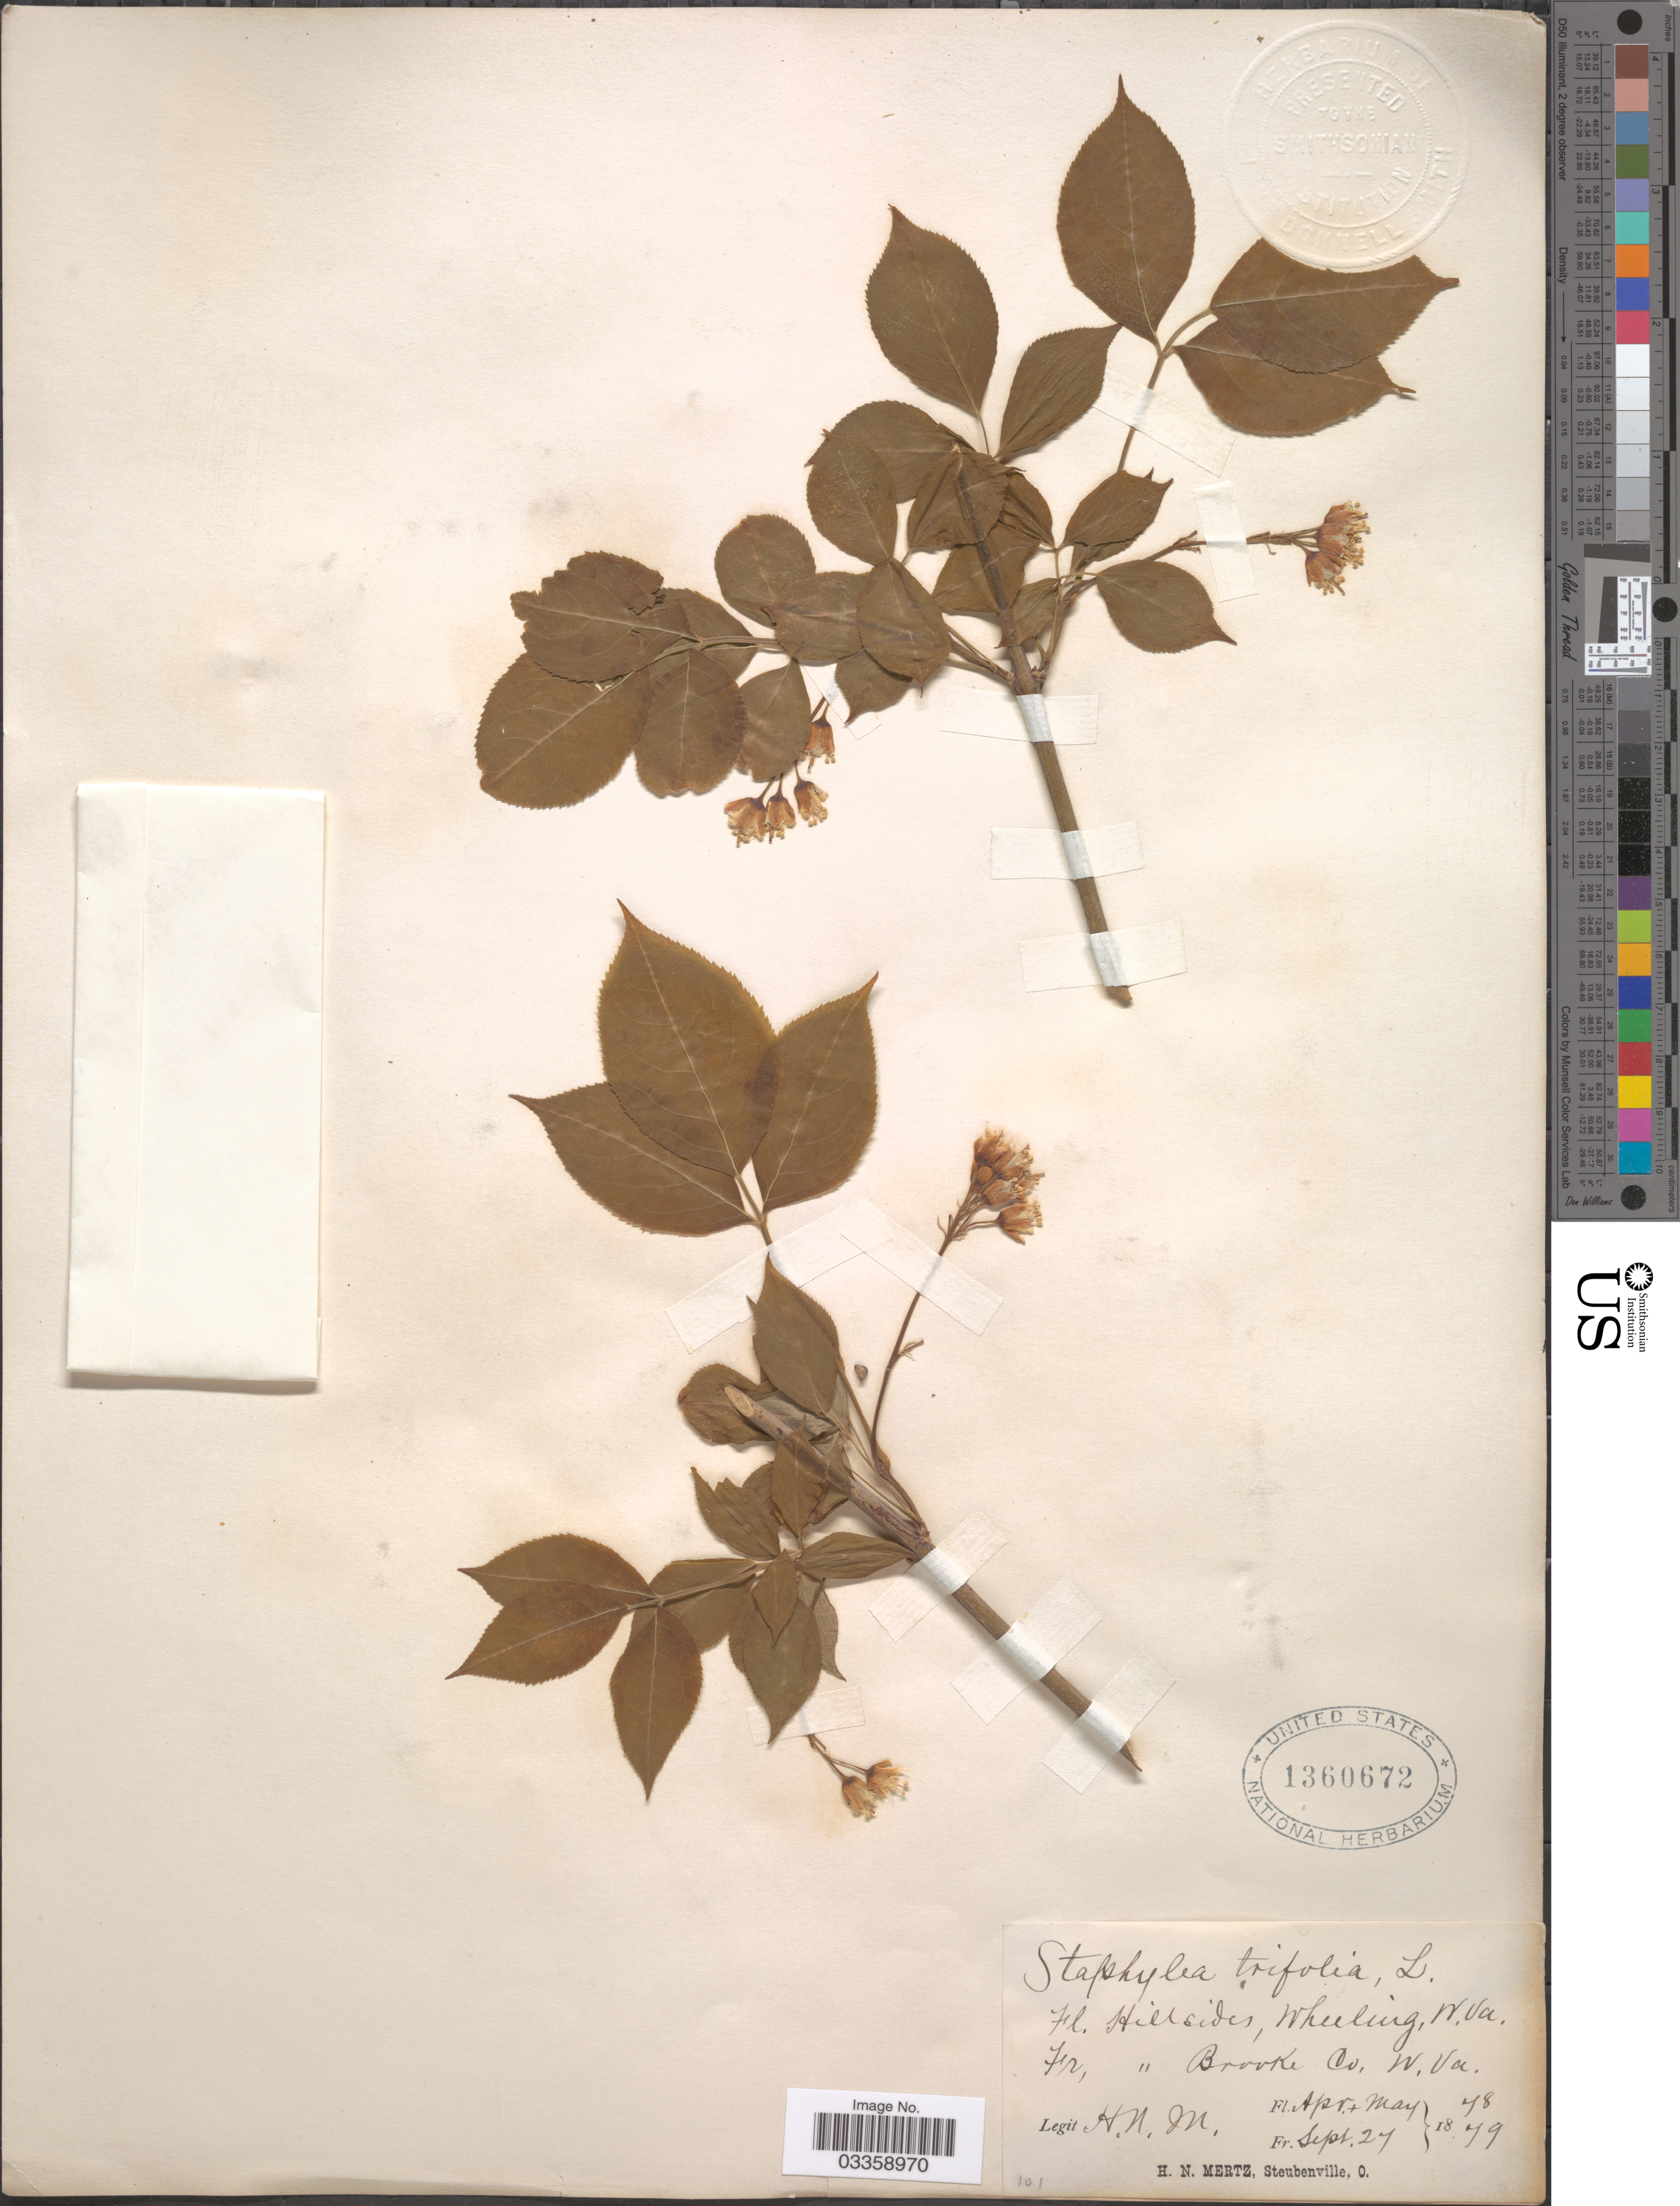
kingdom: Plantae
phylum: Tracheophyta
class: Magnoliopsida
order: Crossosomatales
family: Staphyleaceae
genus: Staphylea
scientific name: Staphylea trifolia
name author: L.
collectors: H. Mertz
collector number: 101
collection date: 1878-04/1879-09-27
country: United States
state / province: West Virginia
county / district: Ohio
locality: Wheeling. Brooke Co.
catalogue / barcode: US 1360672